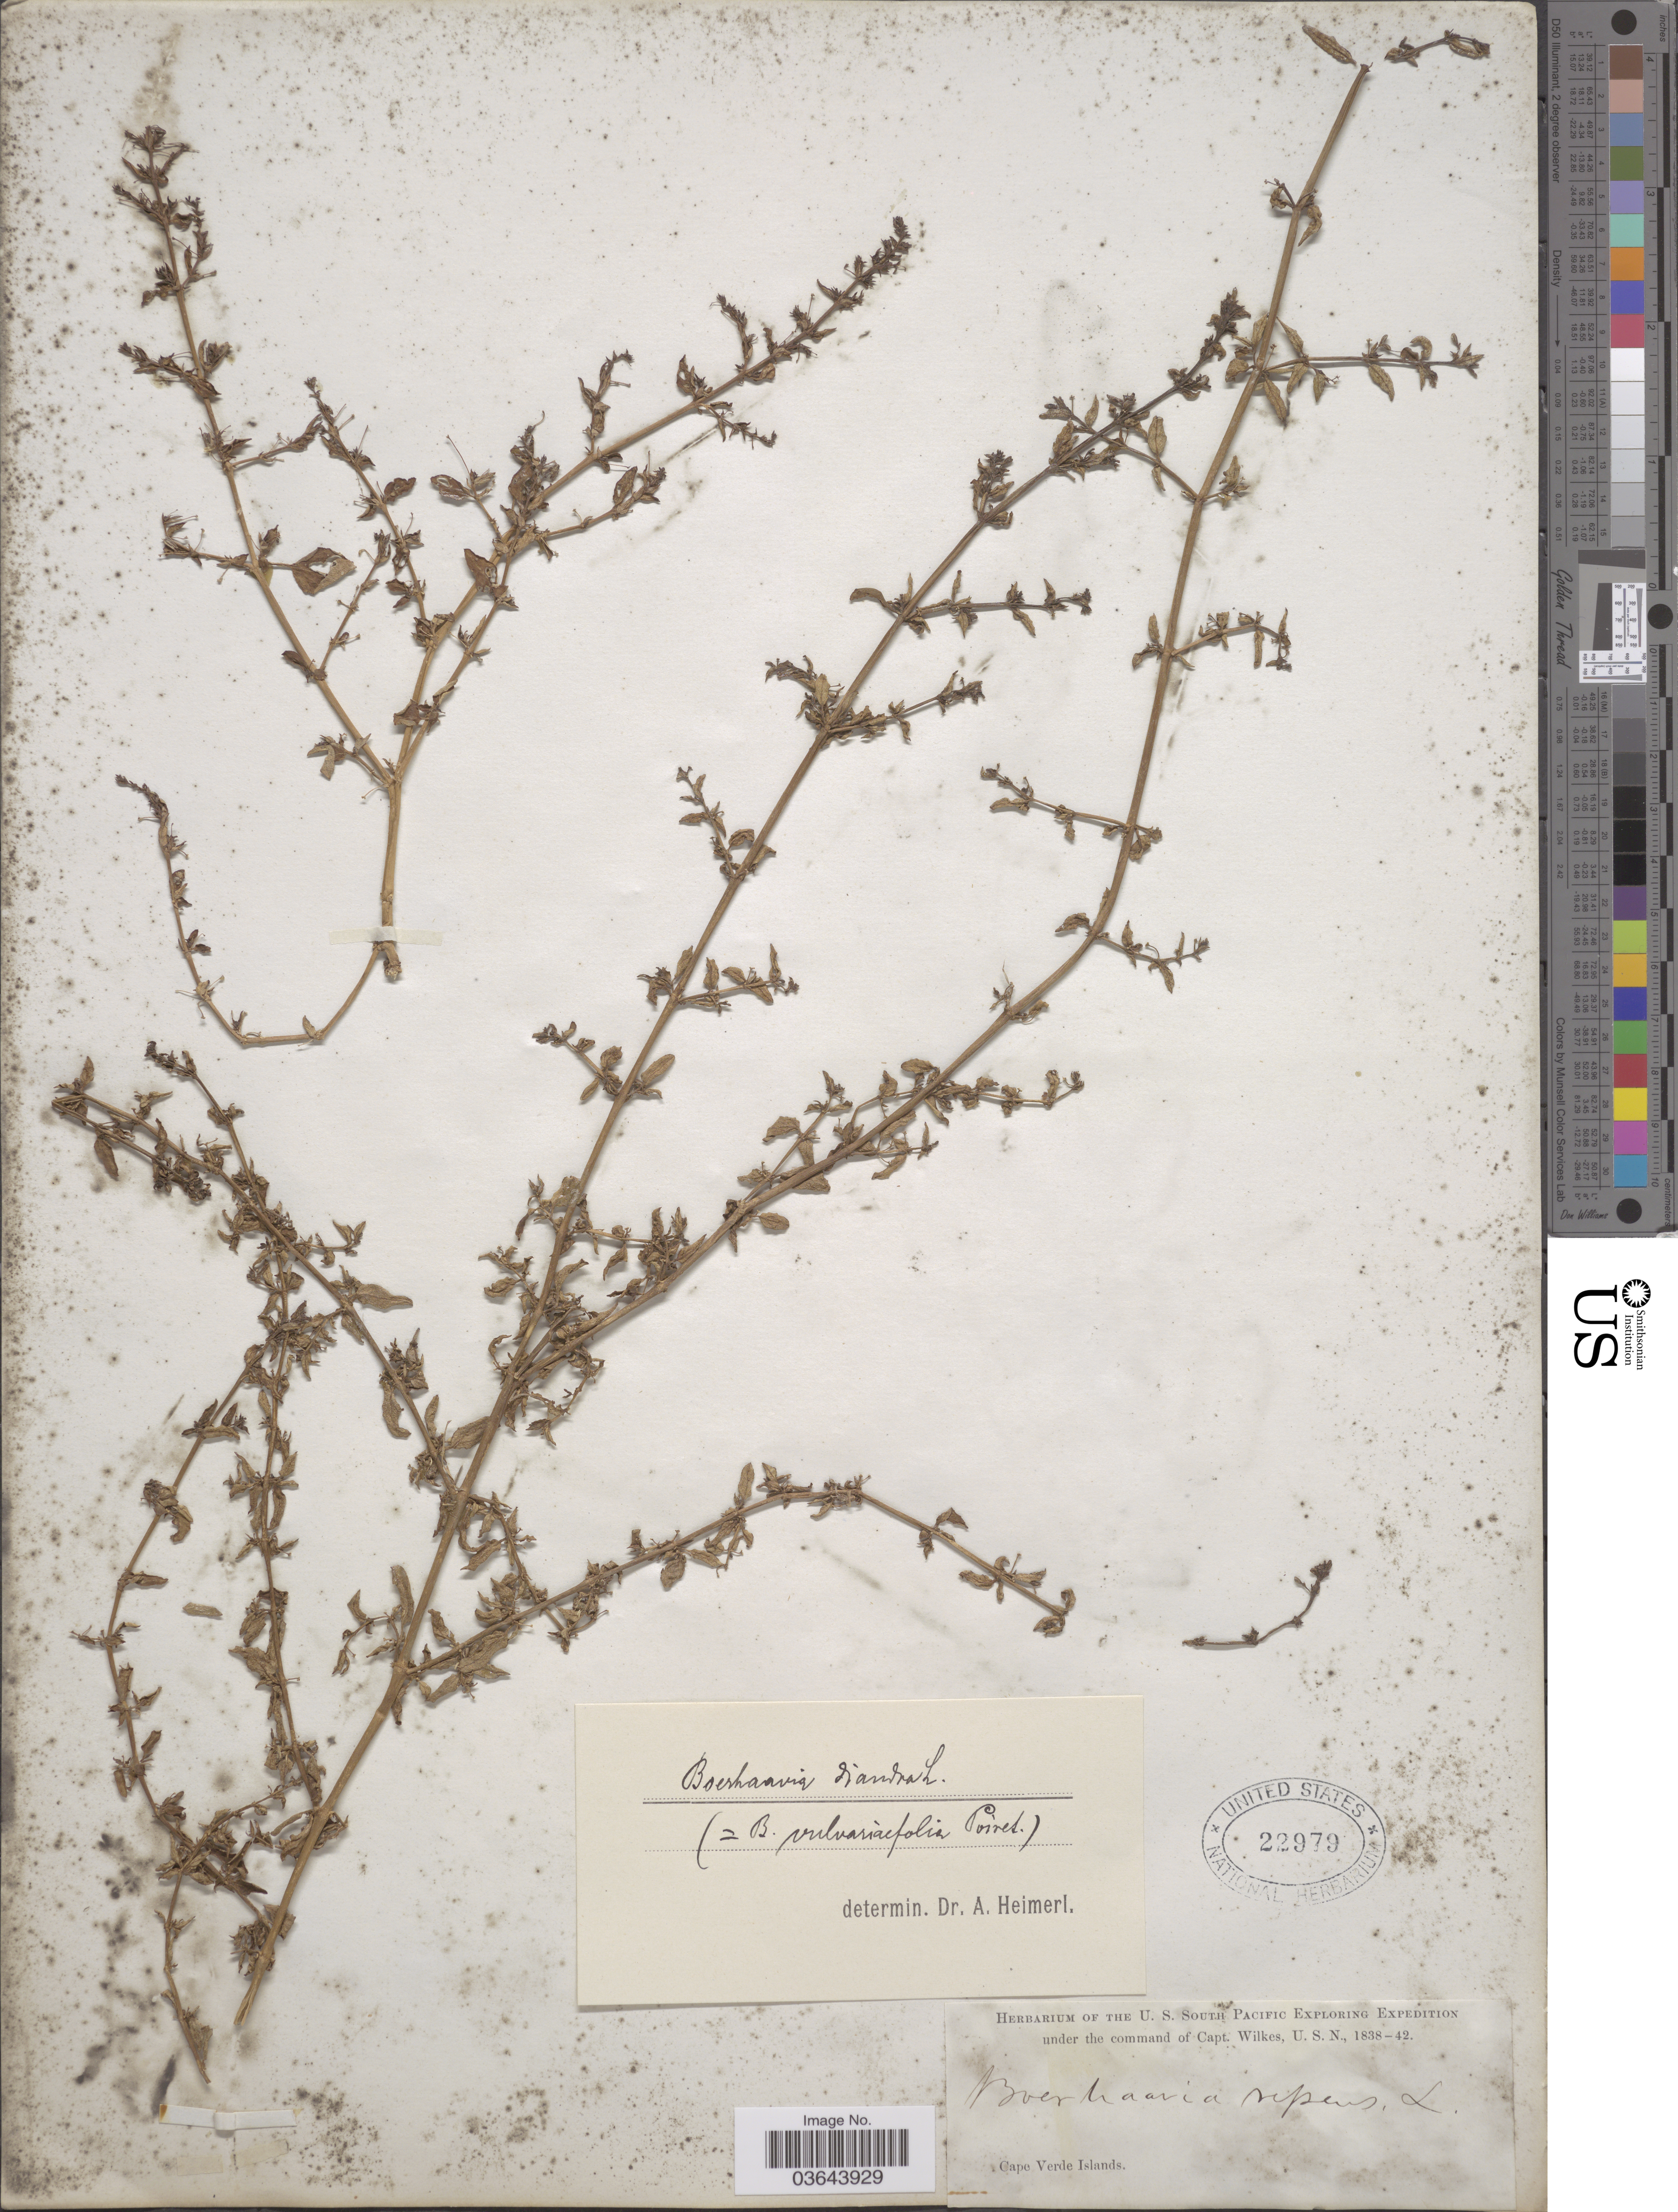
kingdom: Plantae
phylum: Tracheophyta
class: Magnoliopsida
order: Caryophyllales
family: Nyctaginaceae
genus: Boerhavia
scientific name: Boerhavia diandra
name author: L.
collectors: Ex herb. of the U. S. Exploring Expedition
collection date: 1838/1842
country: Cape Verde Islands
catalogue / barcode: US 22979